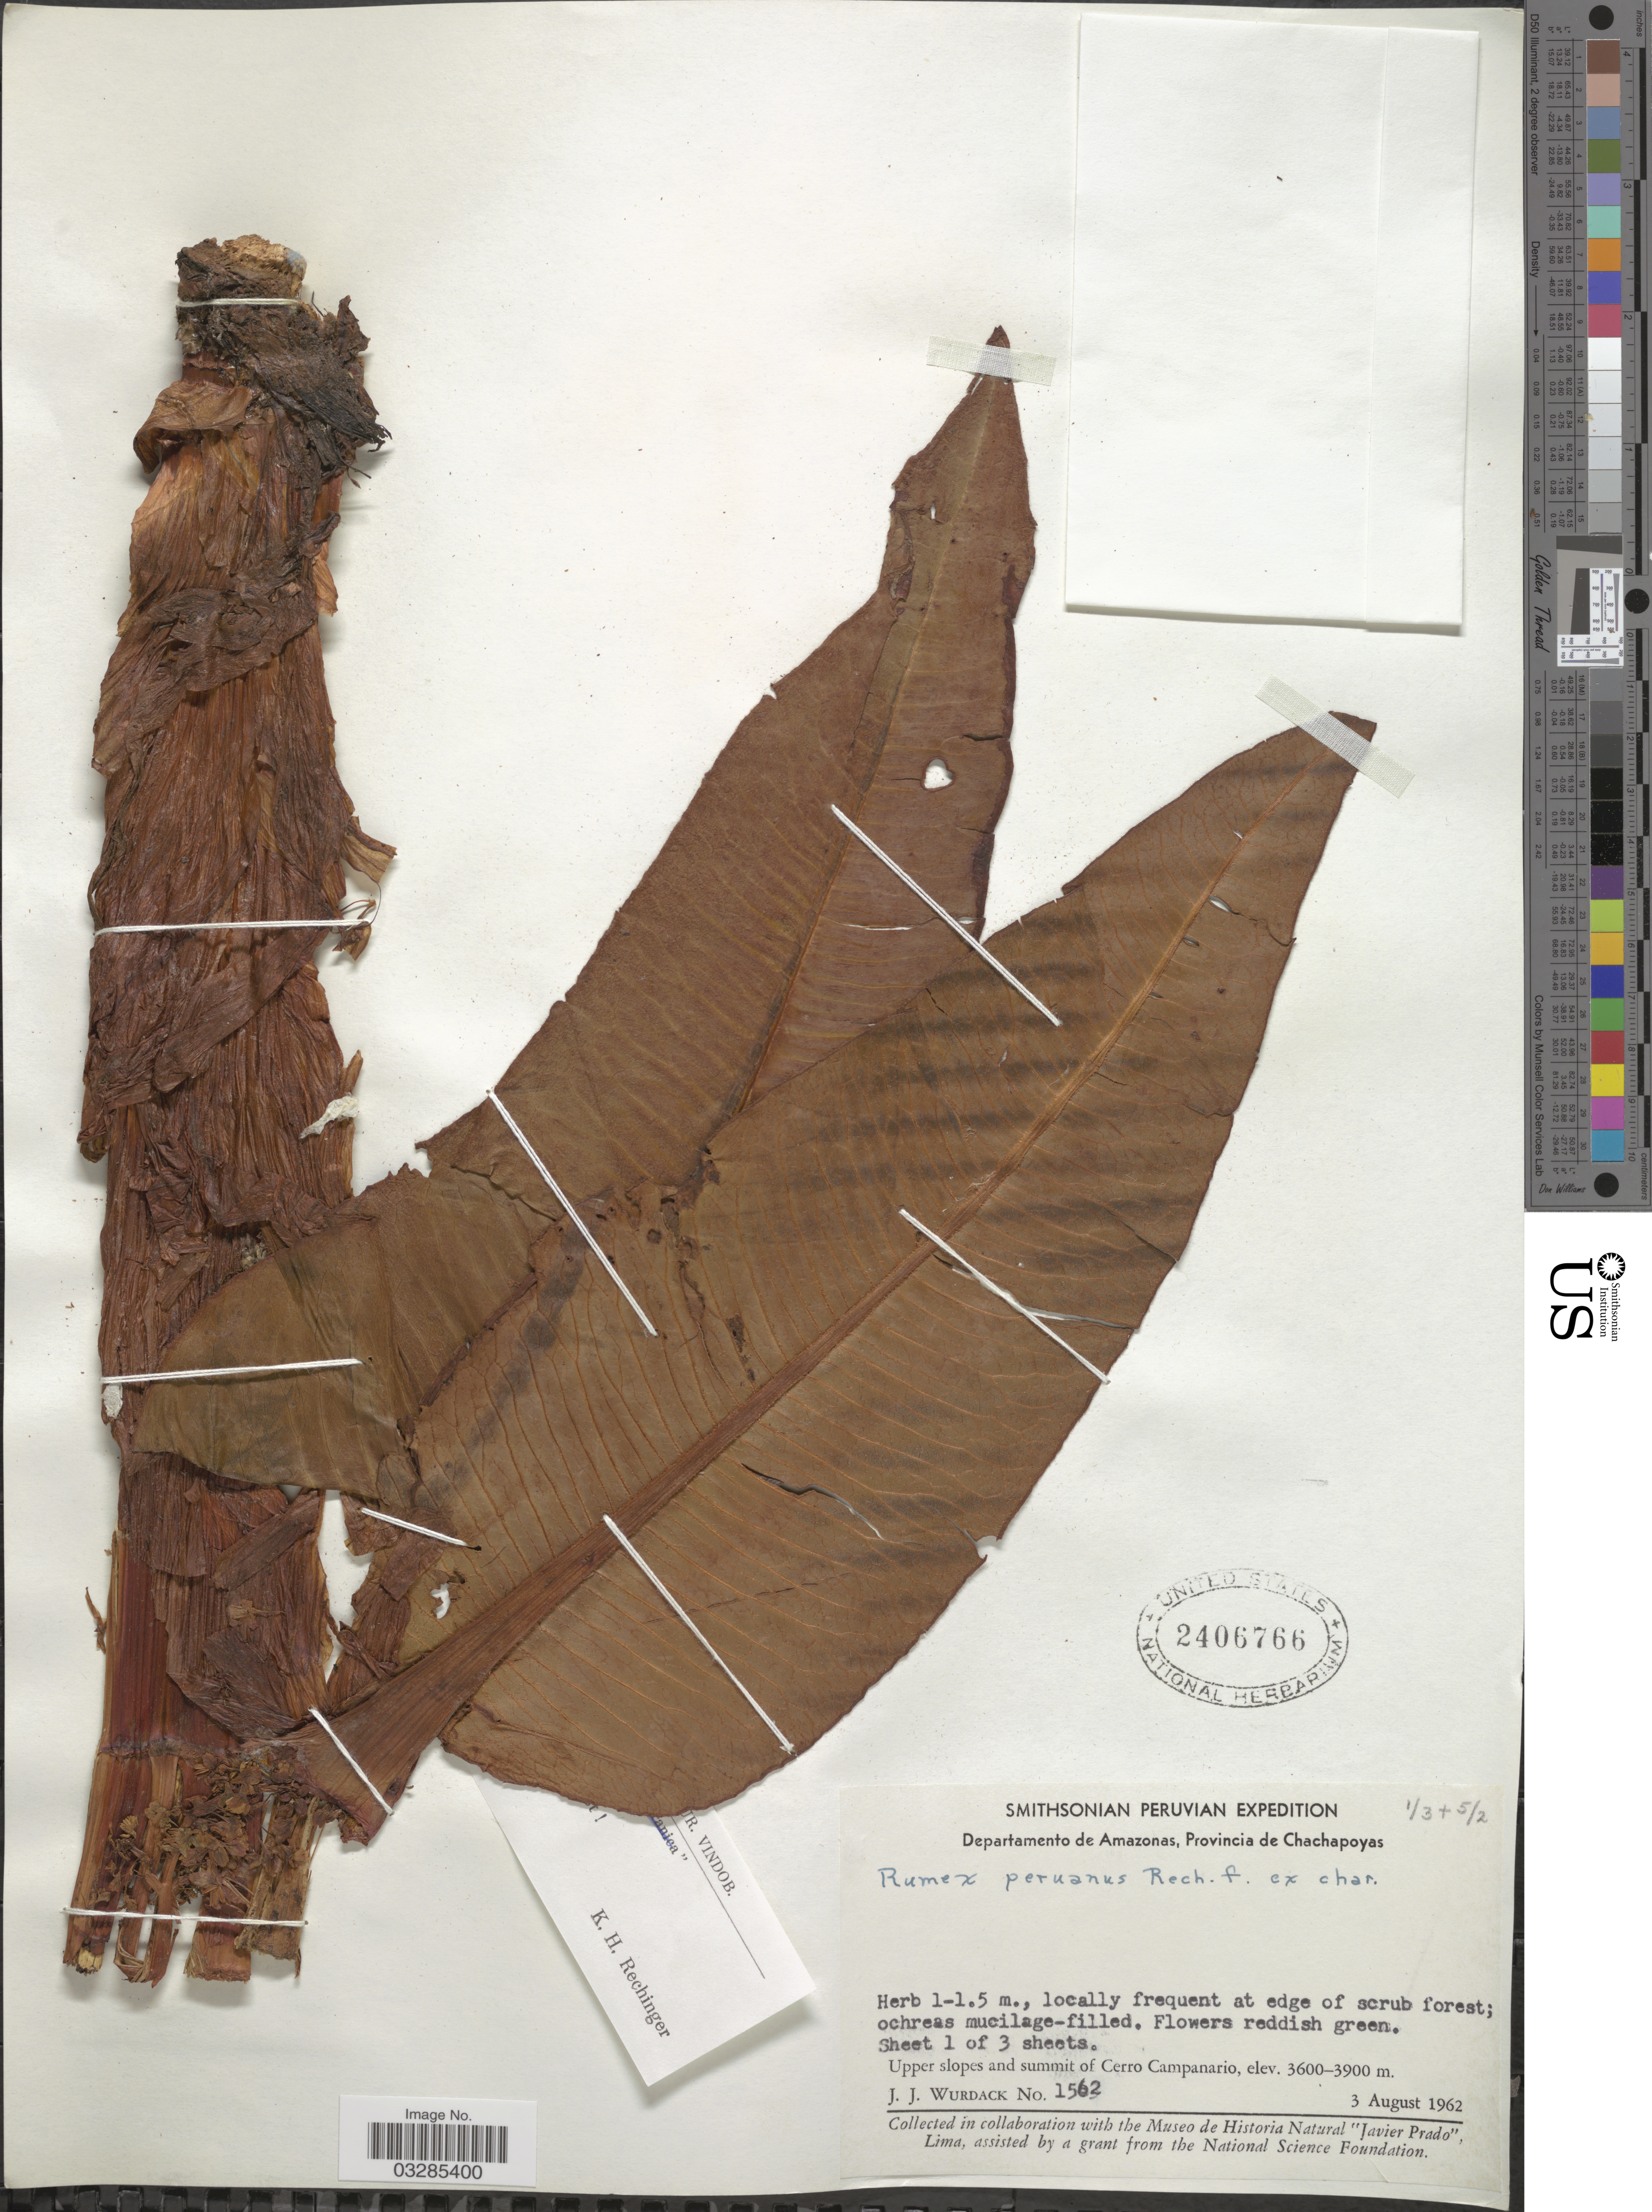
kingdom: Plantae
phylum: Tracheophyta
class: Magnoliopsida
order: Caryophyllales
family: Polygonaceae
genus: Rumex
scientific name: Rumex peruanus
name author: Rech. f.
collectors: J. J. Wurdack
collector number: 1562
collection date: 1962-08-03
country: Peru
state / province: Amazonas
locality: Departamento de Amazonas, Provincia de Chachapoyas. Upper slopes and summit of Cerro Campanario.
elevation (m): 3600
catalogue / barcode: US 2406766